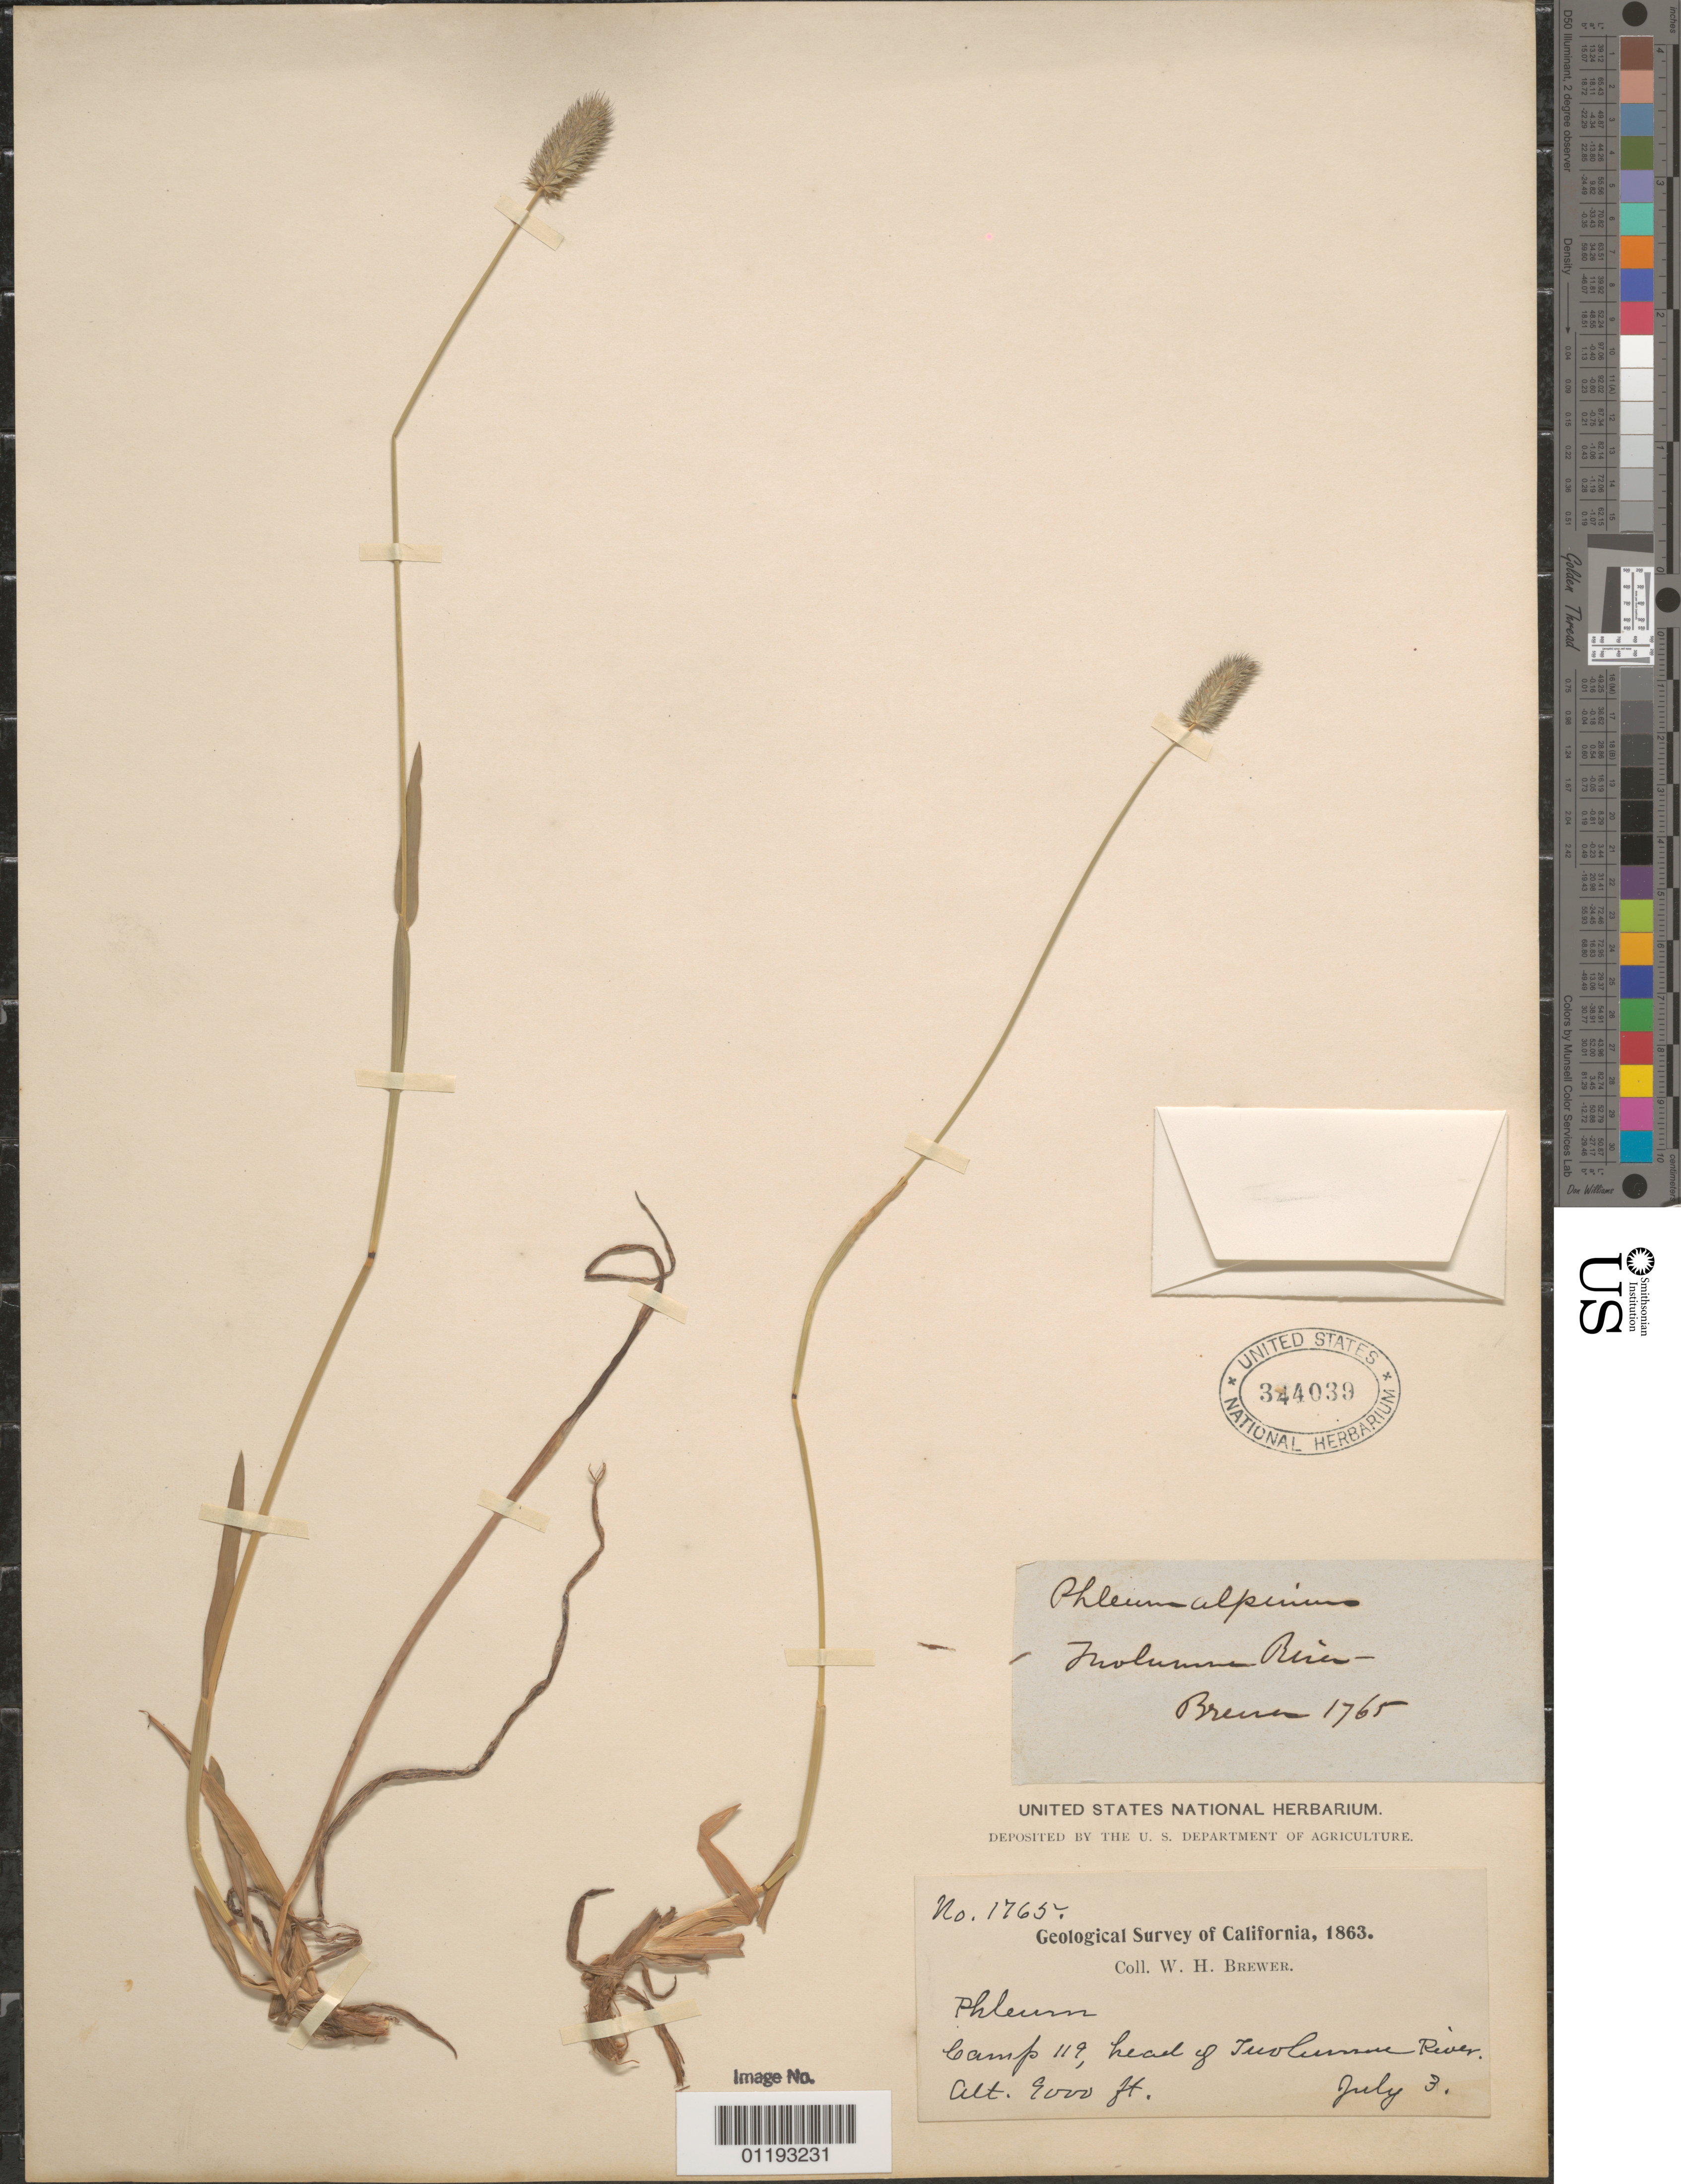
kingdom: Plantae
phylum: Tracheophyta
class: Liliopsida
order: Poales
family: Poaceae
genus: Phleum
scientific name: Phleum alpinum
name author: L.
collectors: W. H. Brewer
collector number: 1765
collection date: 1863-07-03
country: United States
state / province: California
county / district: Tuolumne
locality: Camp 119, Head of Tuolumne River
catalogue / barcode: US 344039